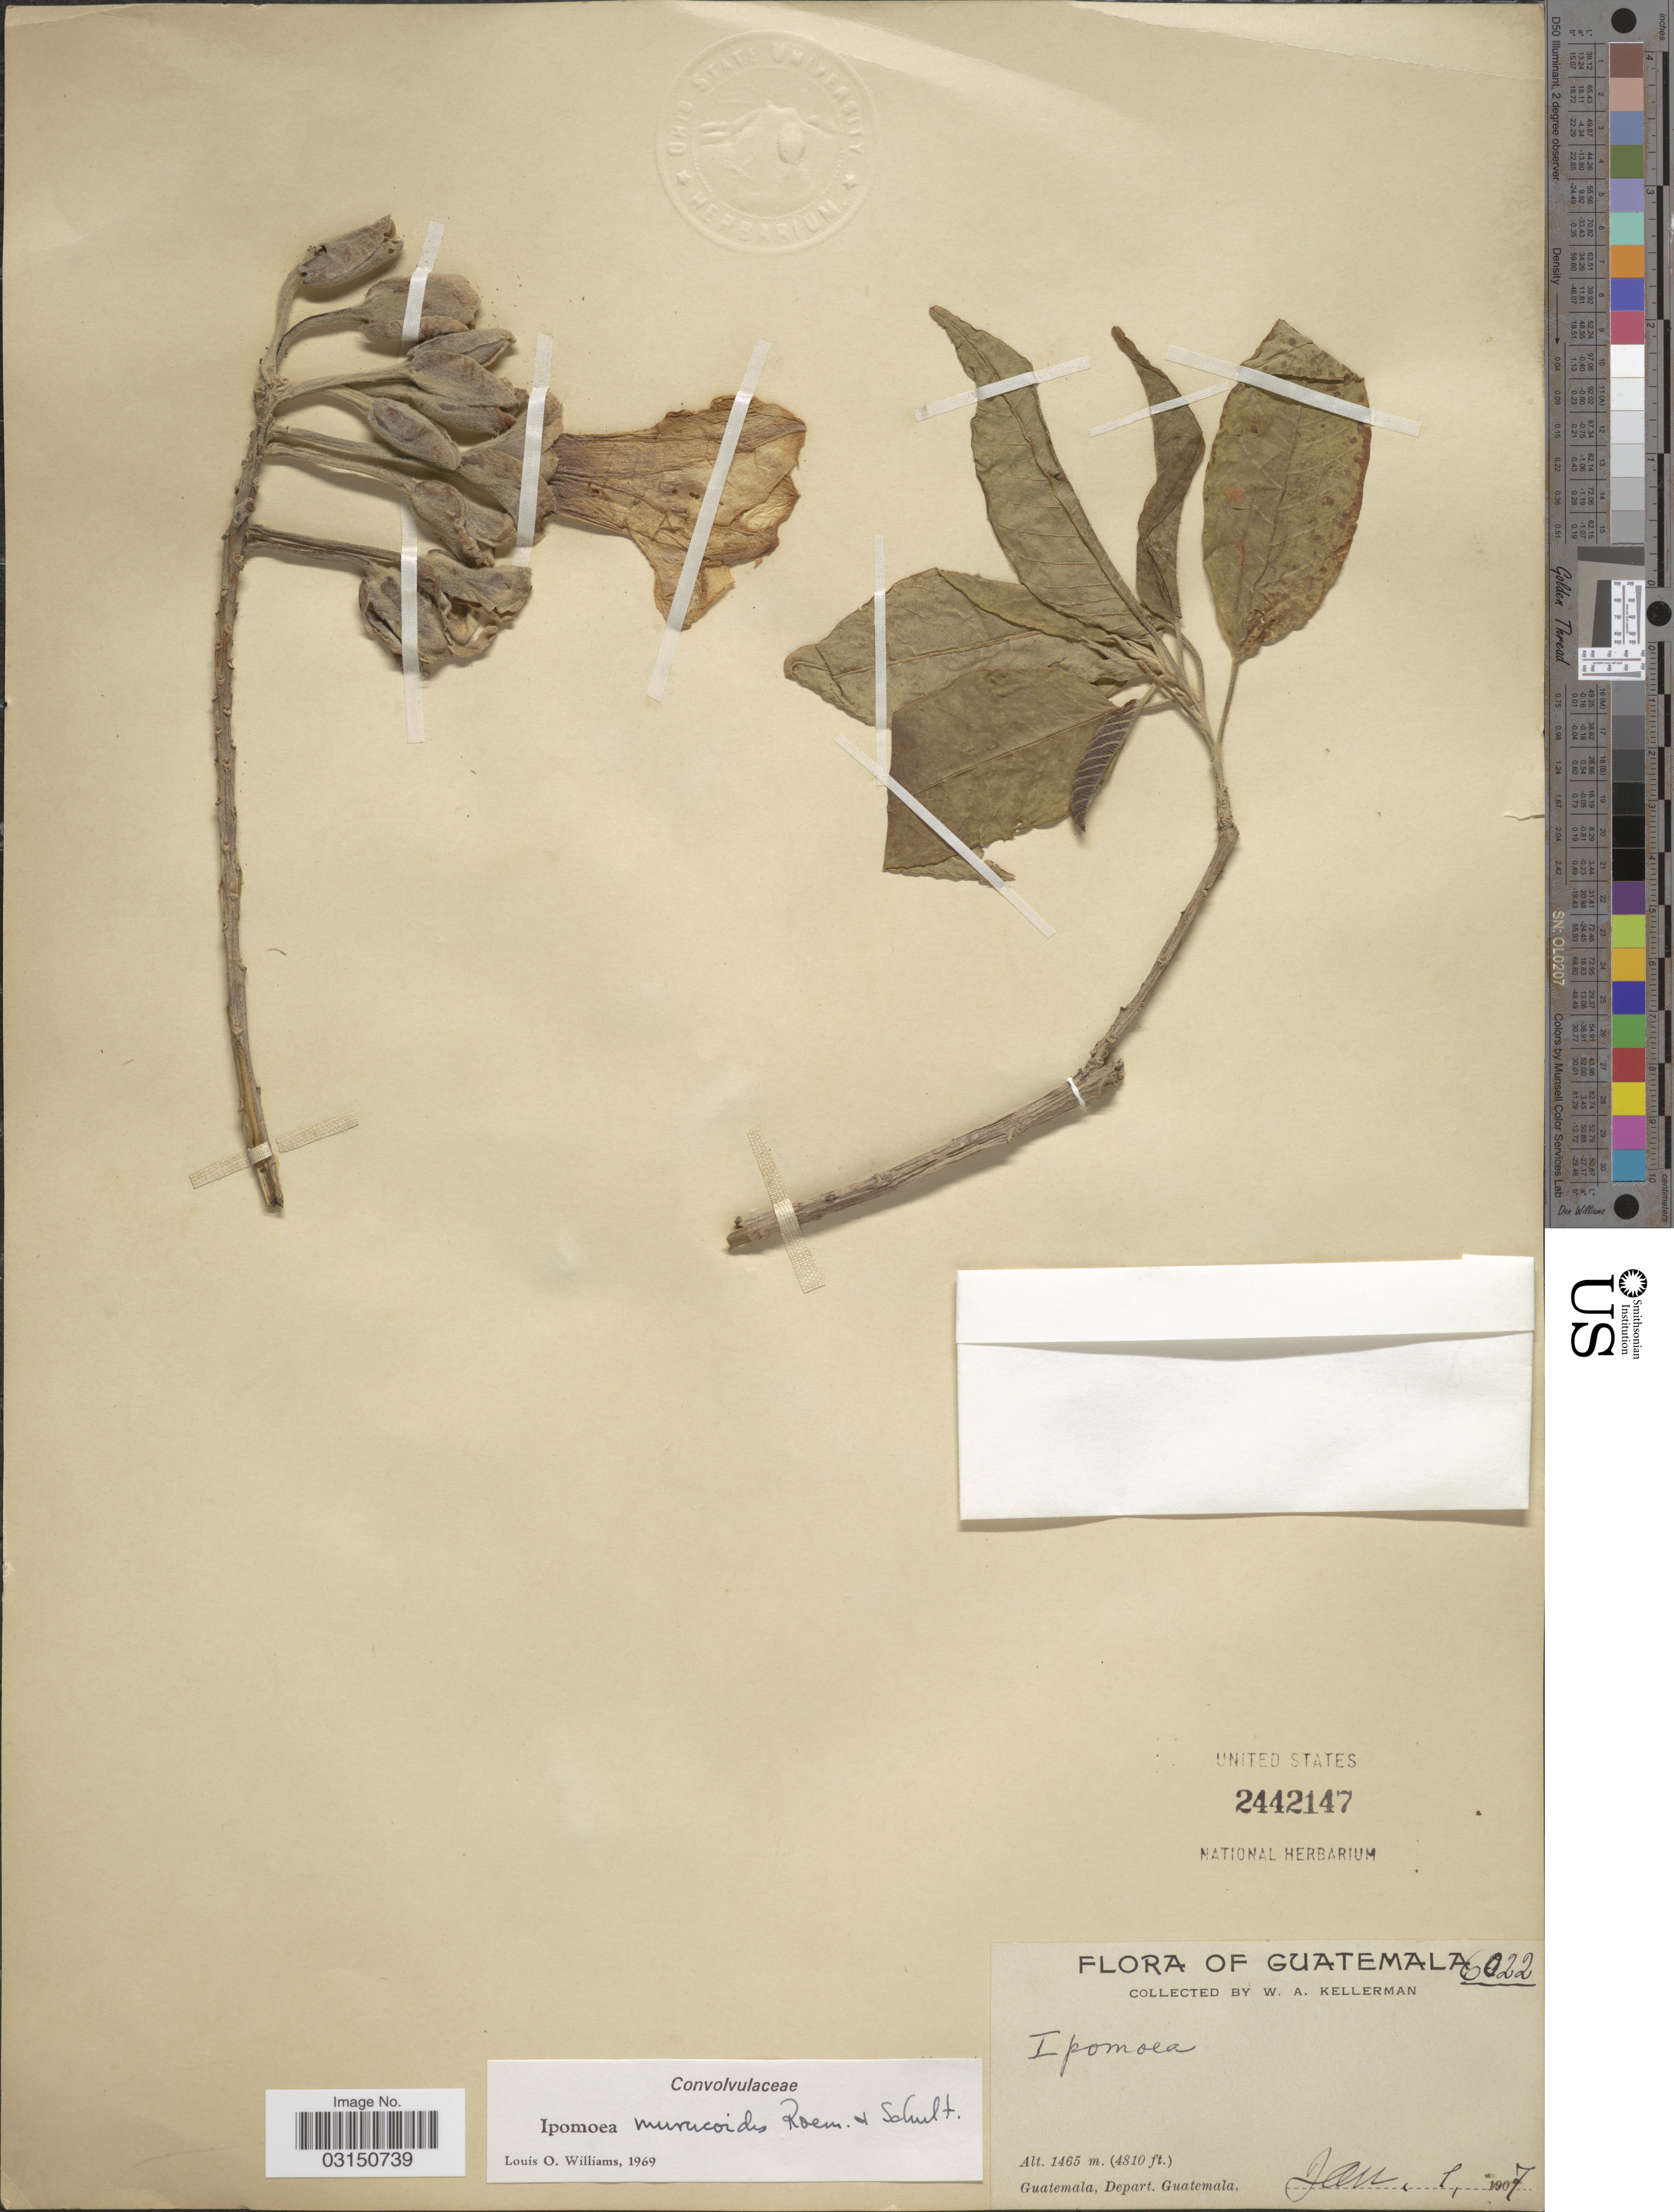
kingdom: Plantae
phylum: Tracheophyta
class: Magnoliopsida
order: Solanales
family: Convolvulaceae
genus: Ipomoea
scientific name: Ipomoea murucoides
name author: Roem. & Schult.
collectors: W. Kellerman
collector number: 6022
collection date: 1907-01-01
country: Guatemala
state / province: Guatemala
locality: Guatemala, Depart. Guatemala.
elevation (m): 1465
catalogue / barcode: US 2442147